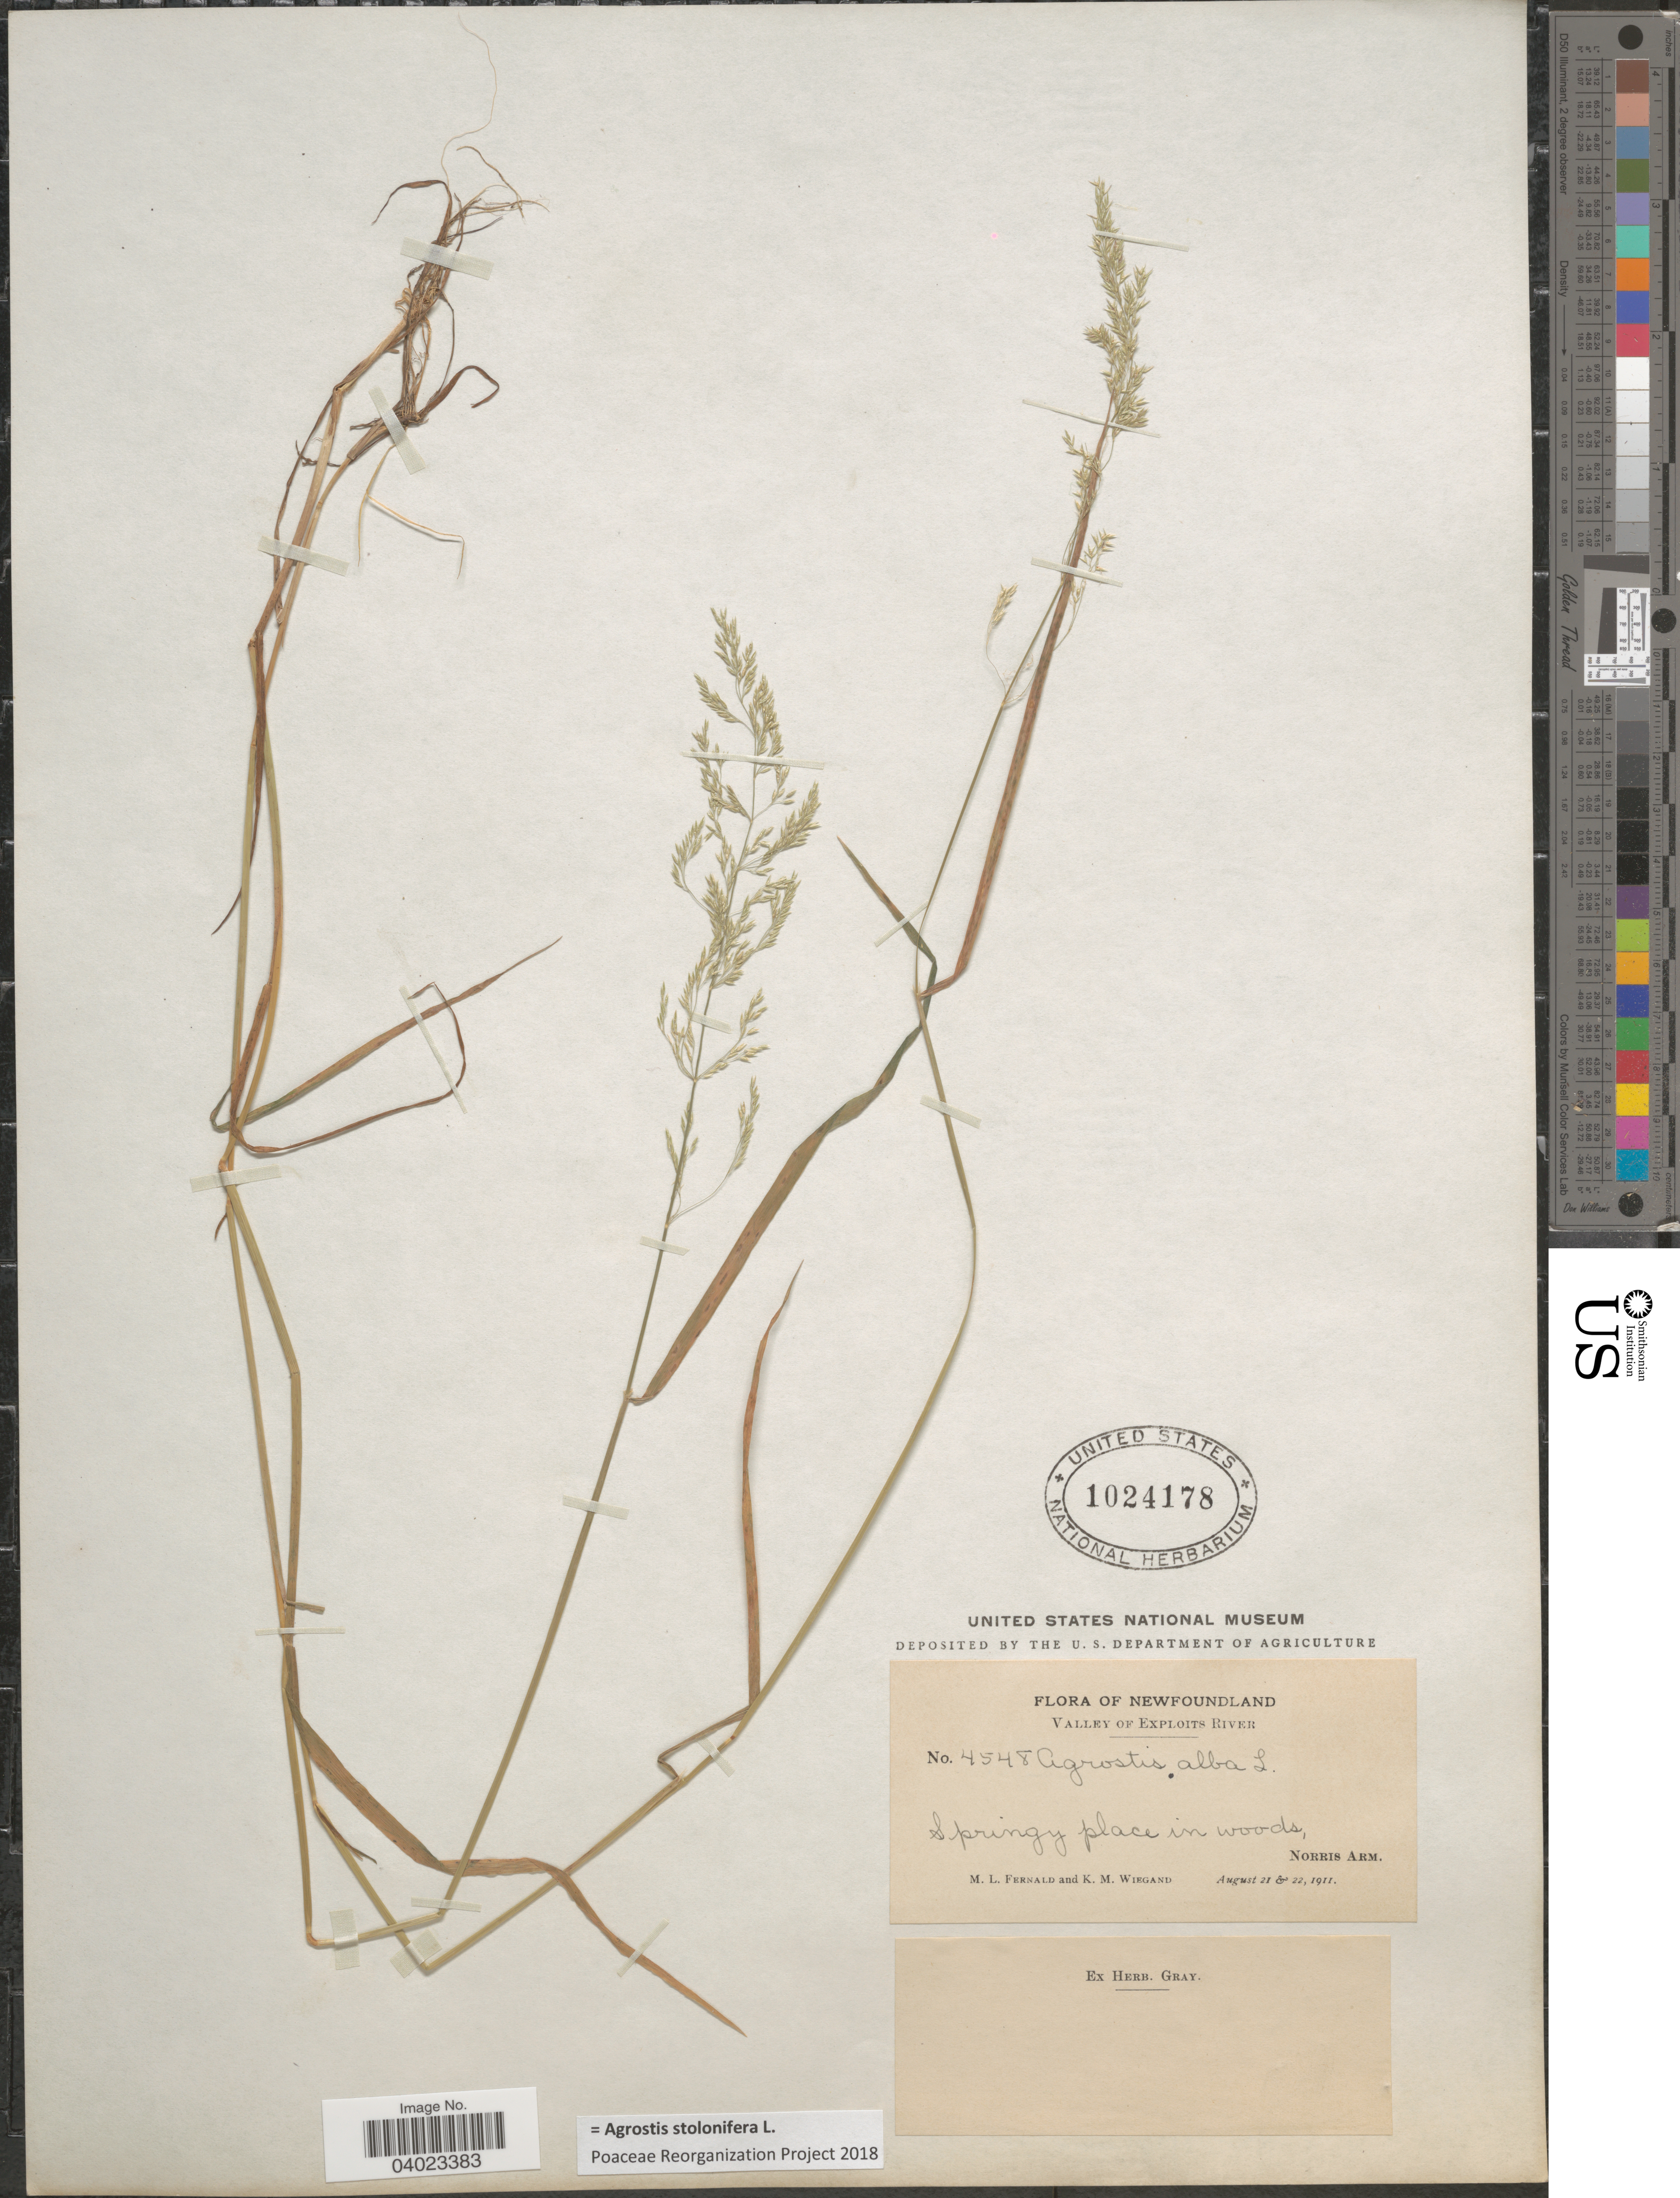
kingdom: Plantae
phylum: Tracheophyta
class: Liliopsida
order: Poales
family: Poaceae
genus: Agrostis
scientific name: Agrostis stolonifera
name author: L.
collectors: M. L. Fernald & K. M. Wiegand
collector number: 4548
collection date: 1911-08-21/1911-08-22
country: Canada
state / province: Newfoundland and Labrador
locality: Valley of Exploits River. Springy place in woods, Norris Arm.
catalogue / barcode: US 1024178